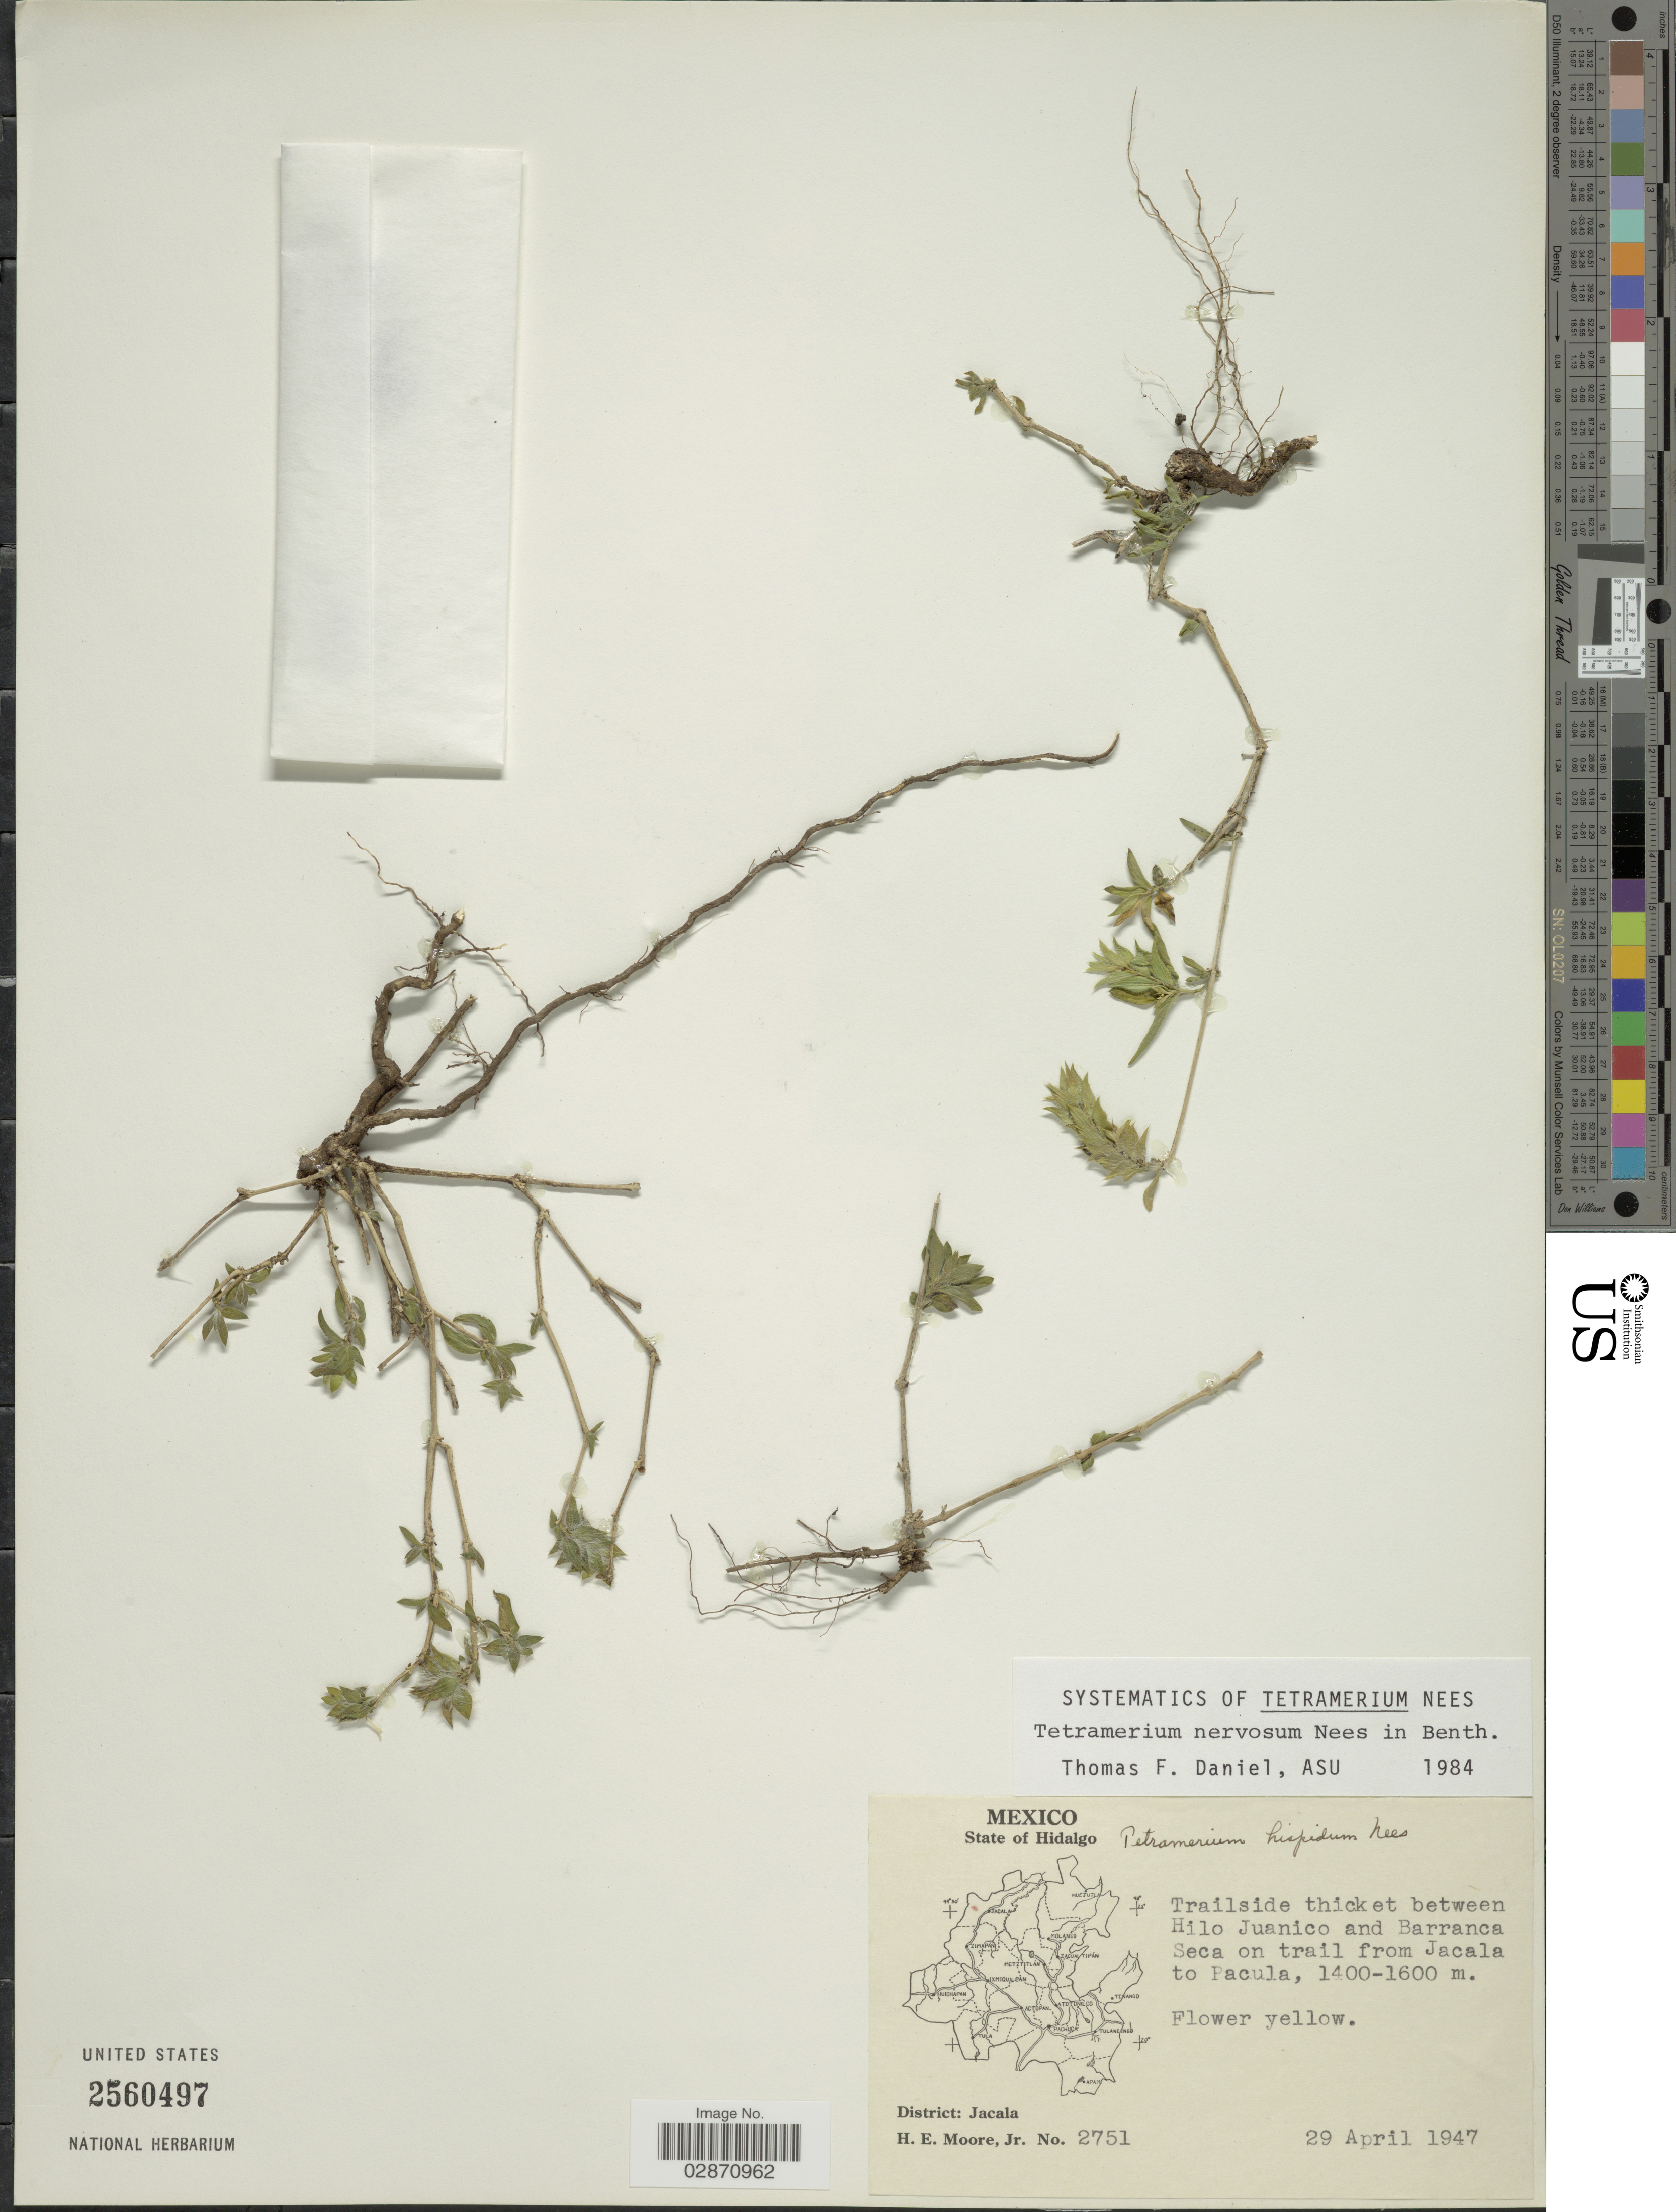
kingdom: Plantae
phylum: Tracheophyta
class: Magnoliopsida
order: Lamiales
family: Acanthaceae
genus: Tetramerium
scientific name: Tetramerium nervosum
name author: Nees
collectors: H. Moore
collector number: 2751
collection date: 1947-04-29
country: Mexico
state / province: Hidalgo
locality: Trailside thicket between Hilo Juanico and Barranca Seca on trail from Jacala to Pacula. District: Jacala.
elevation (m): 1400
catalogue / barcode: US 2560497